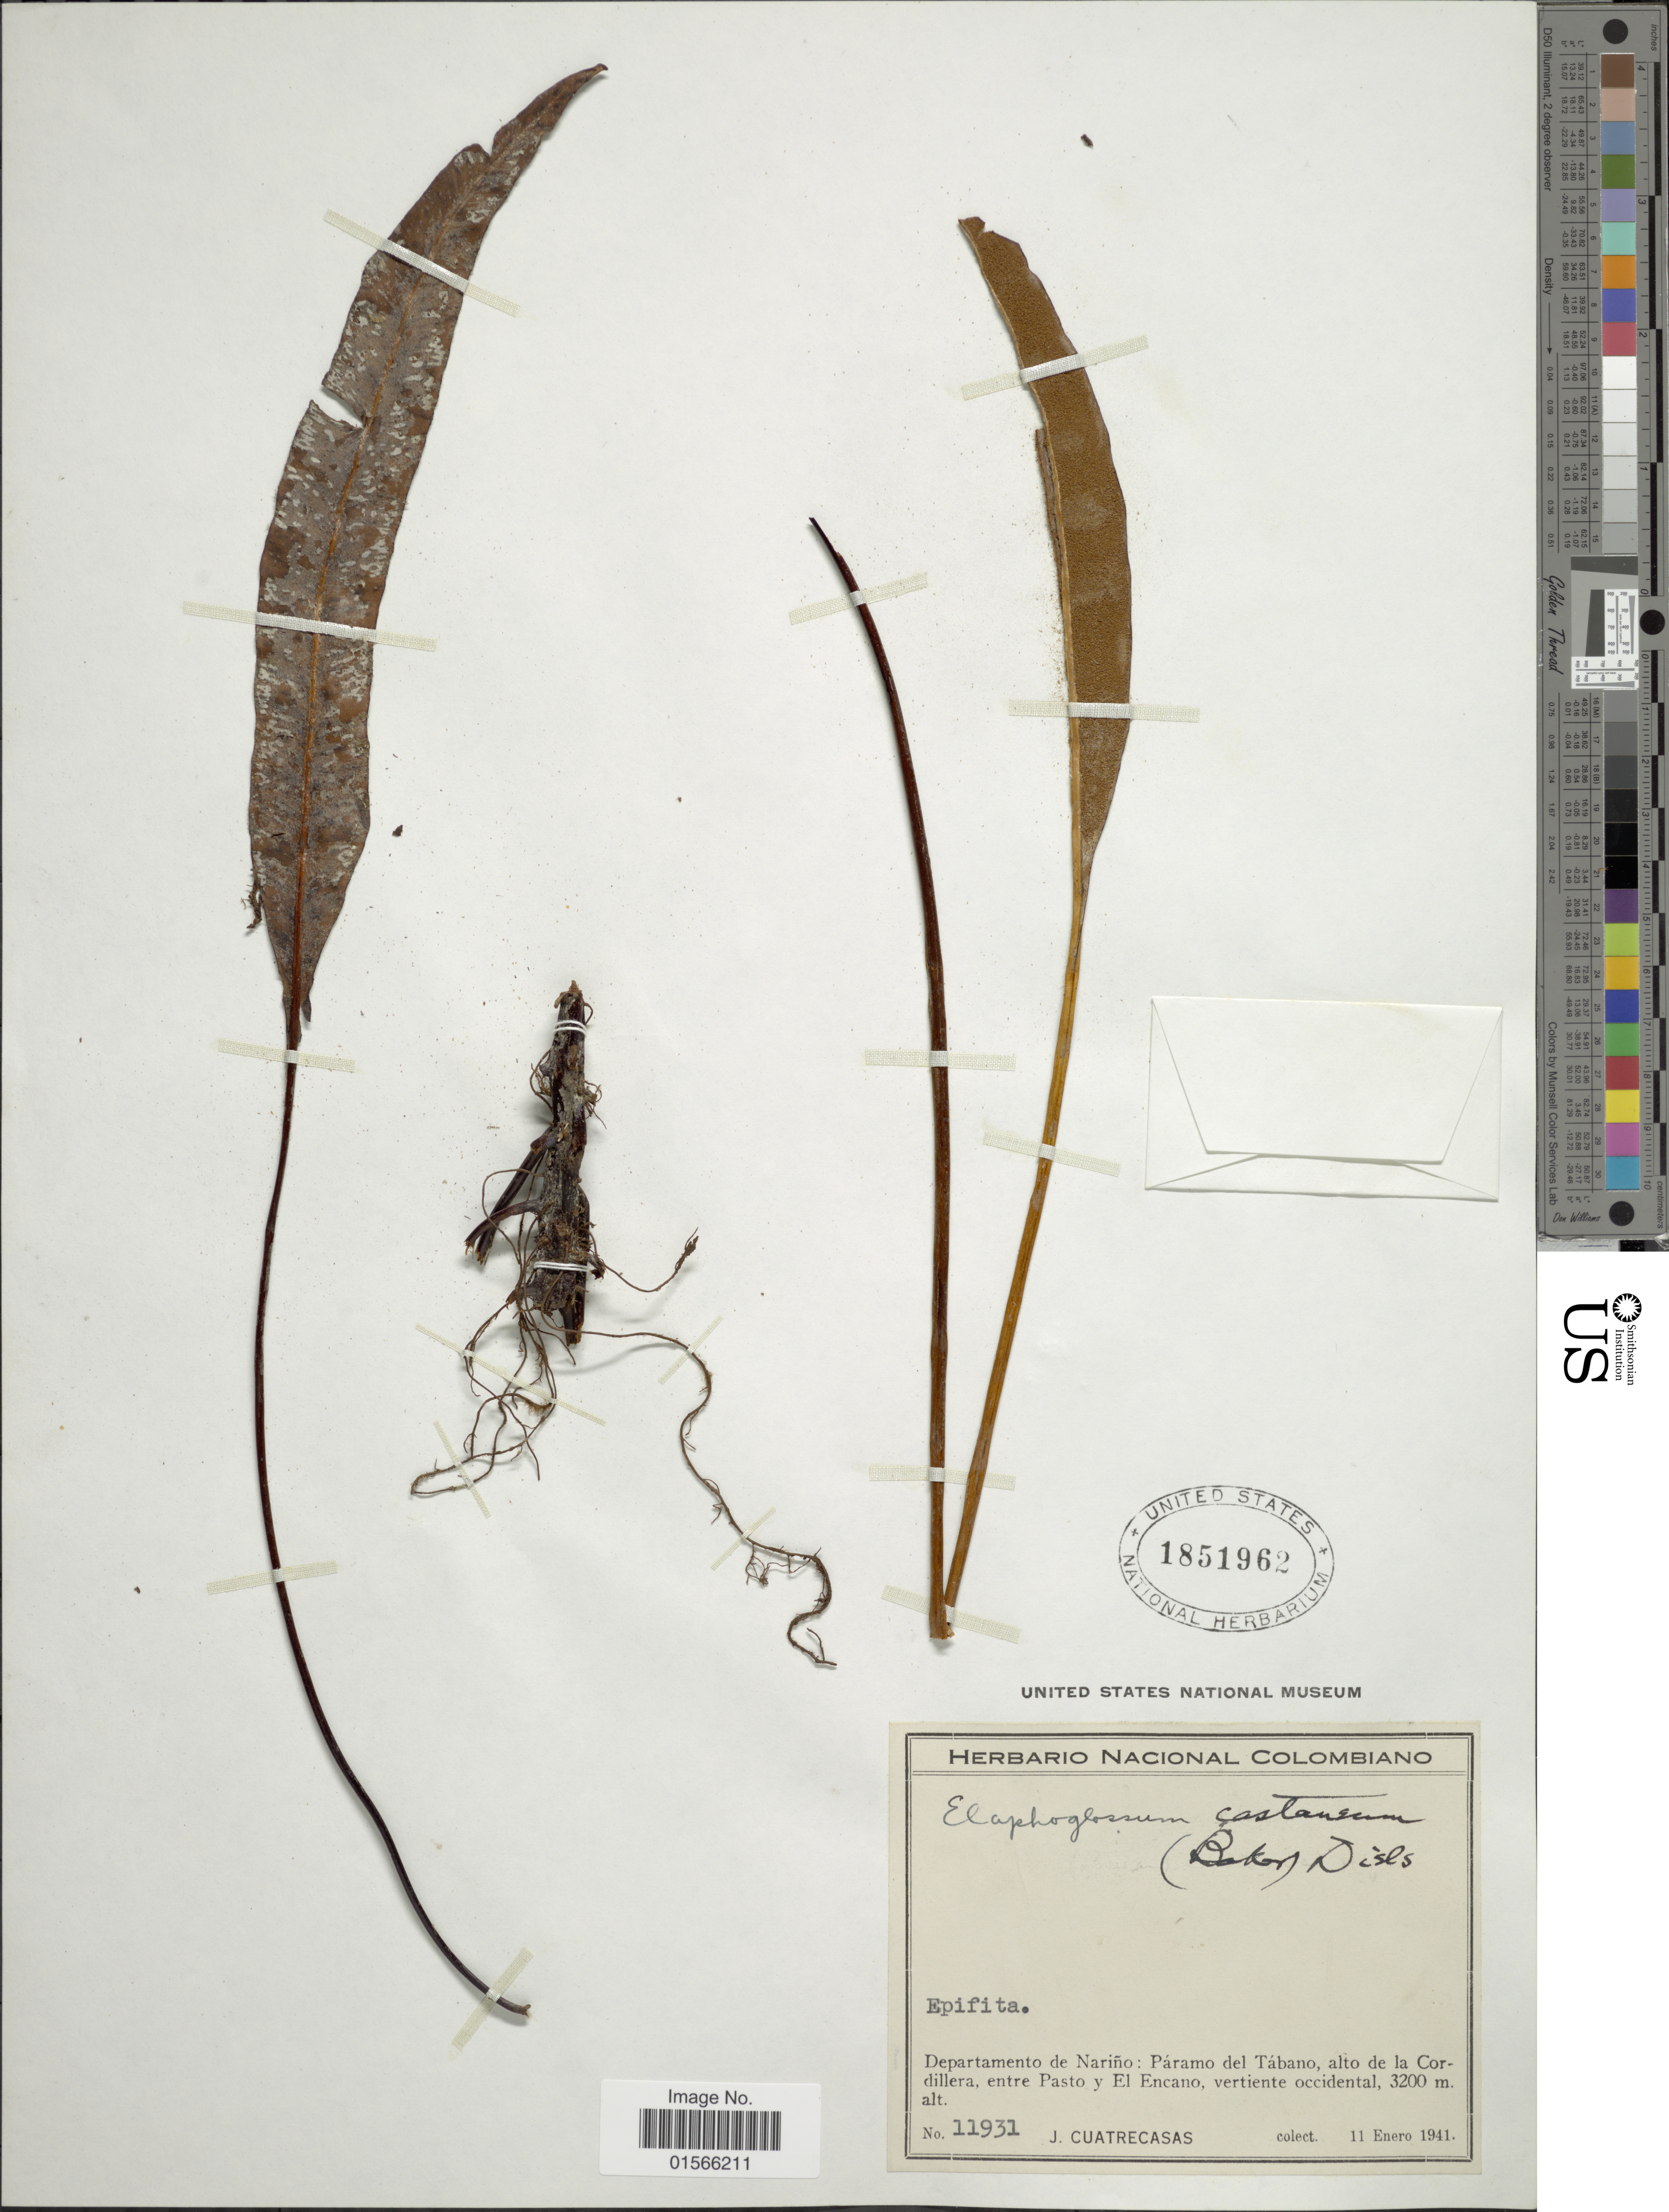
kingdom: Plantae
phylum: Tracheophyta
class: Polypodiopsida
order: Polypodiales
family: Dryopteridaceae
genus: Elaphoglossum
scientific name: Elaphoglossum castaneum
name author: (Baker) Diels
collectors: J. Cuatrecasas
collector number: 11931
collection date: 1941-01-11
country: Colombia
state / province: Nariño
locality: Departamento de Nariño: Páramo del Tábano, alto de la Cordillera, entre Pasto y El Encano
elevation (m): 3200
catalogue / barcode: US 1851962